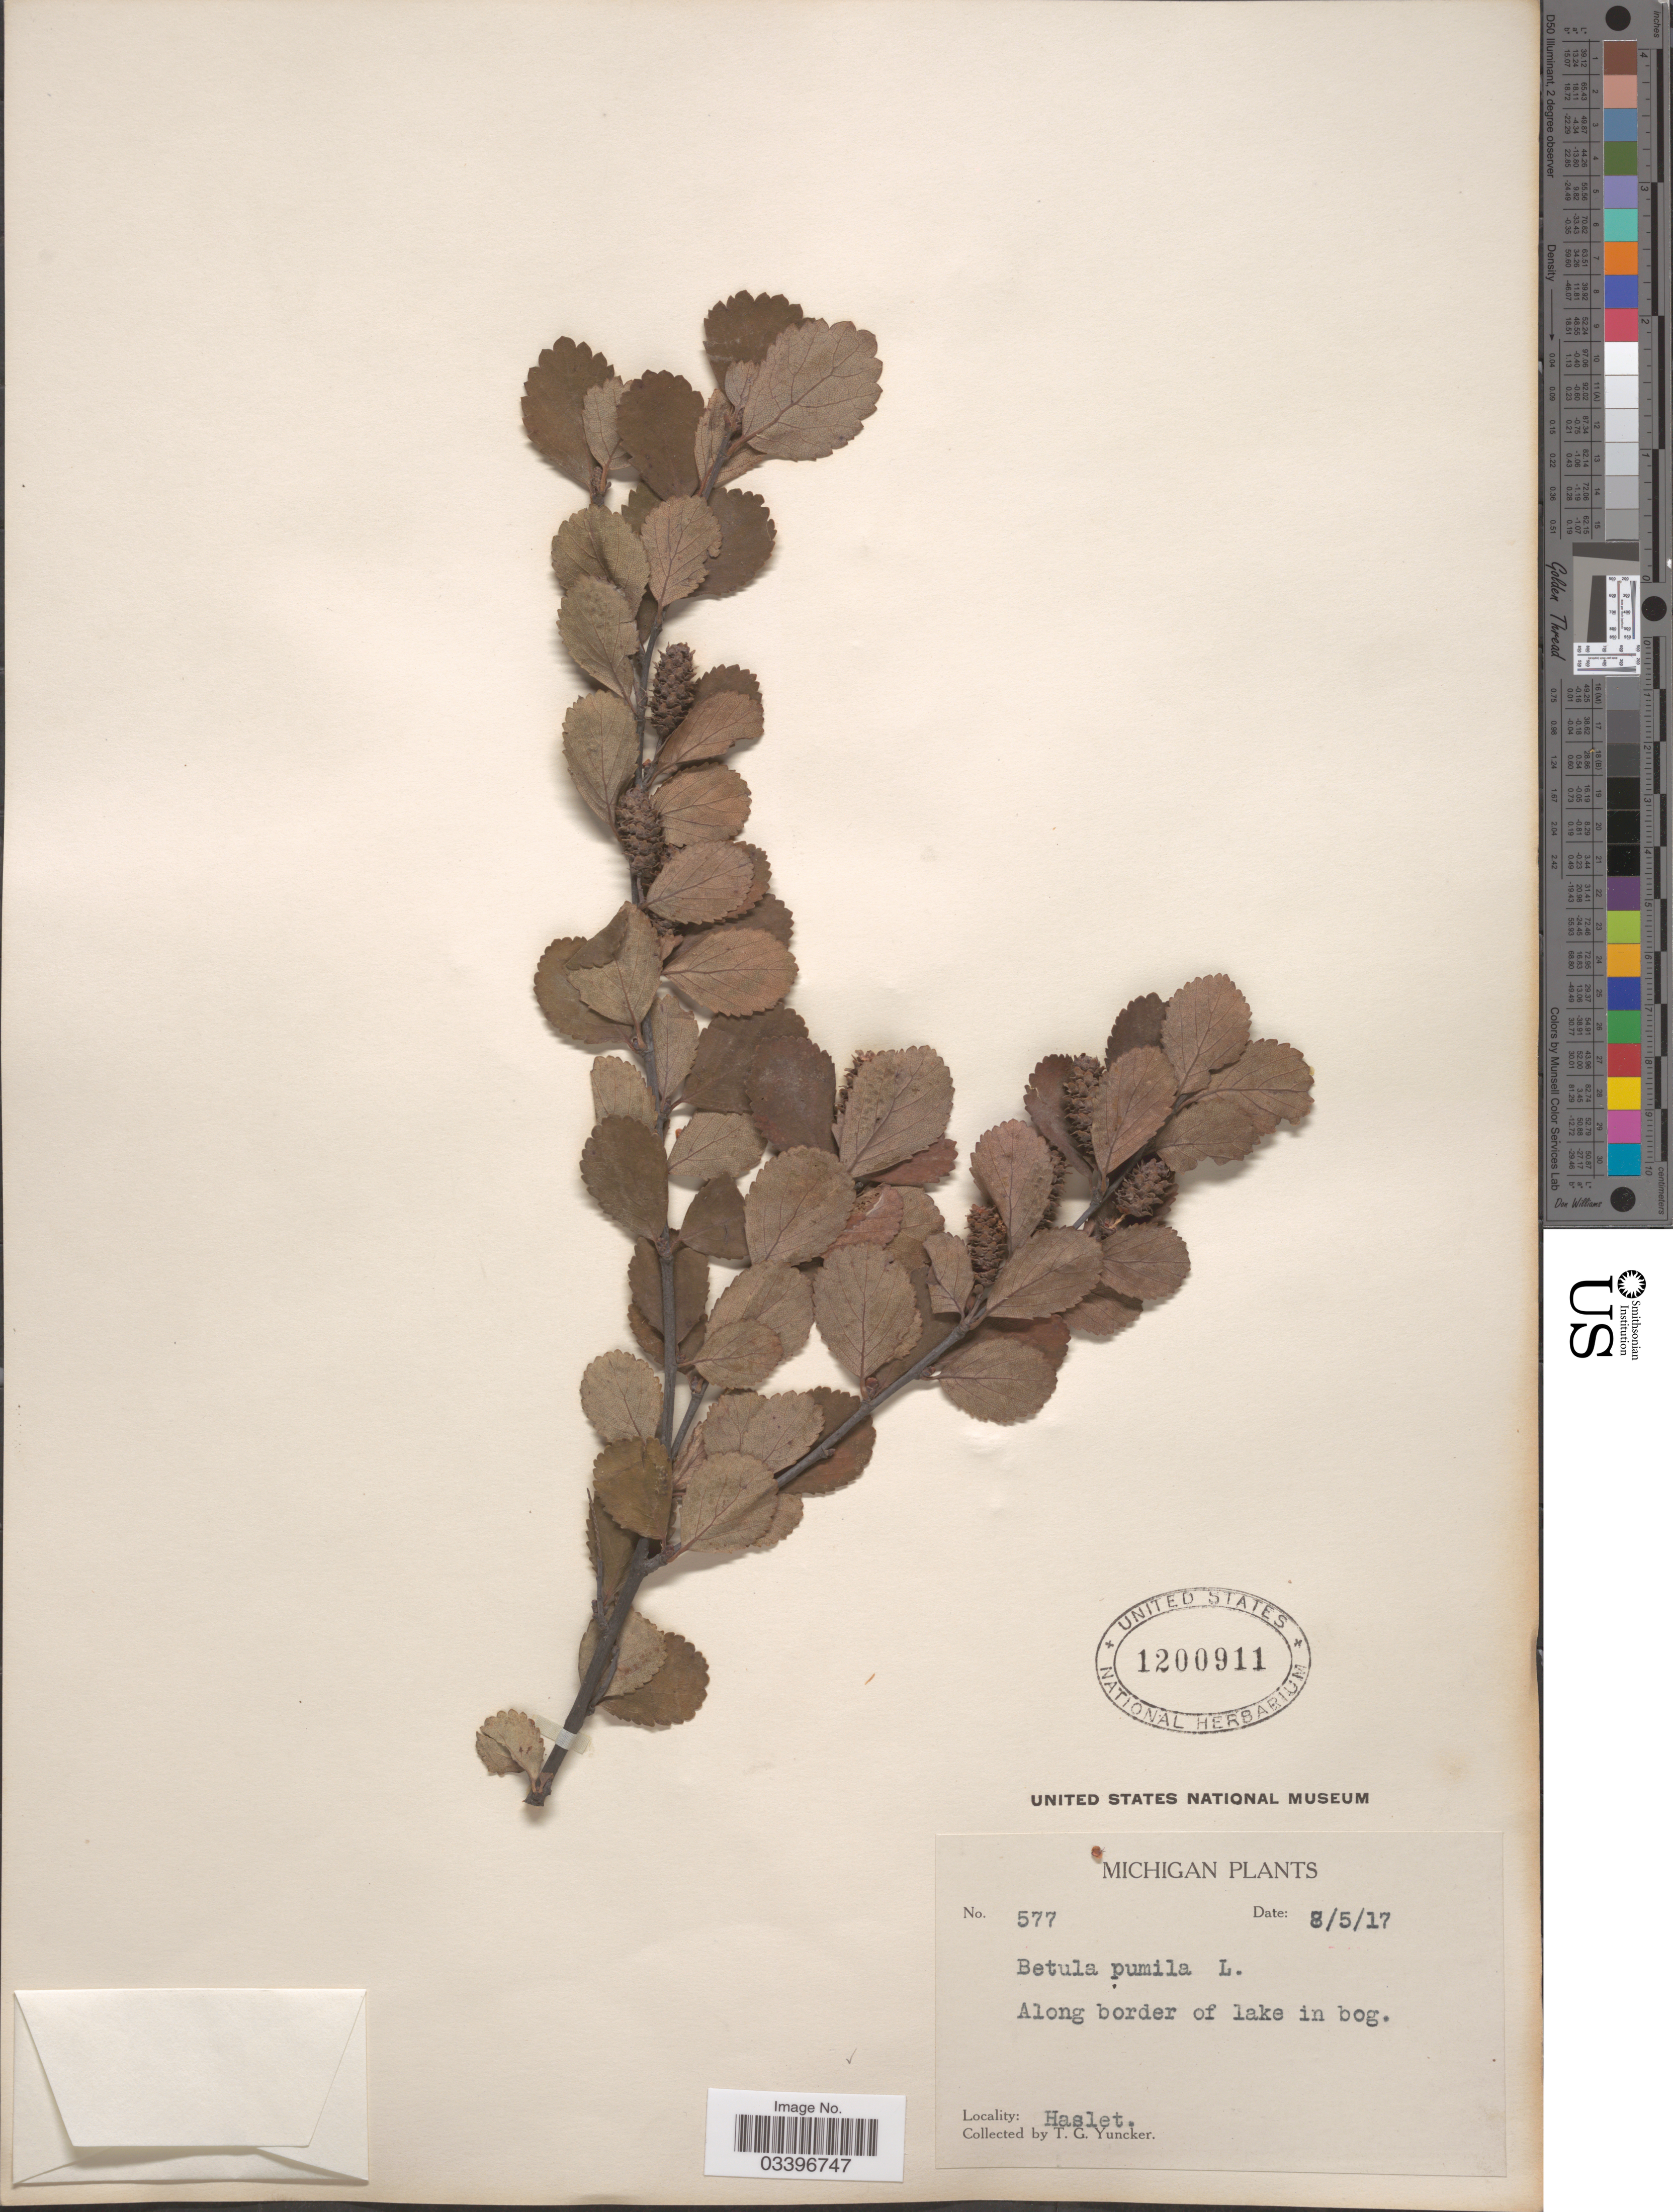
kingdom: Plantae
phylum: Tracheophyta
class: Magnoliopsida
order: Fagales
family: Betulaceae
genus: Betula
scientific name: Betula pumila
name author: L.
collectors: T. G. Yuncker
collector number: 577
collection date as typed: Transcribed d/m/y: 5/8/17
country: United States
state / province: Michigan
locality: Along border of lake in bog. Haslet.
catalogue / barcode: US 1200911